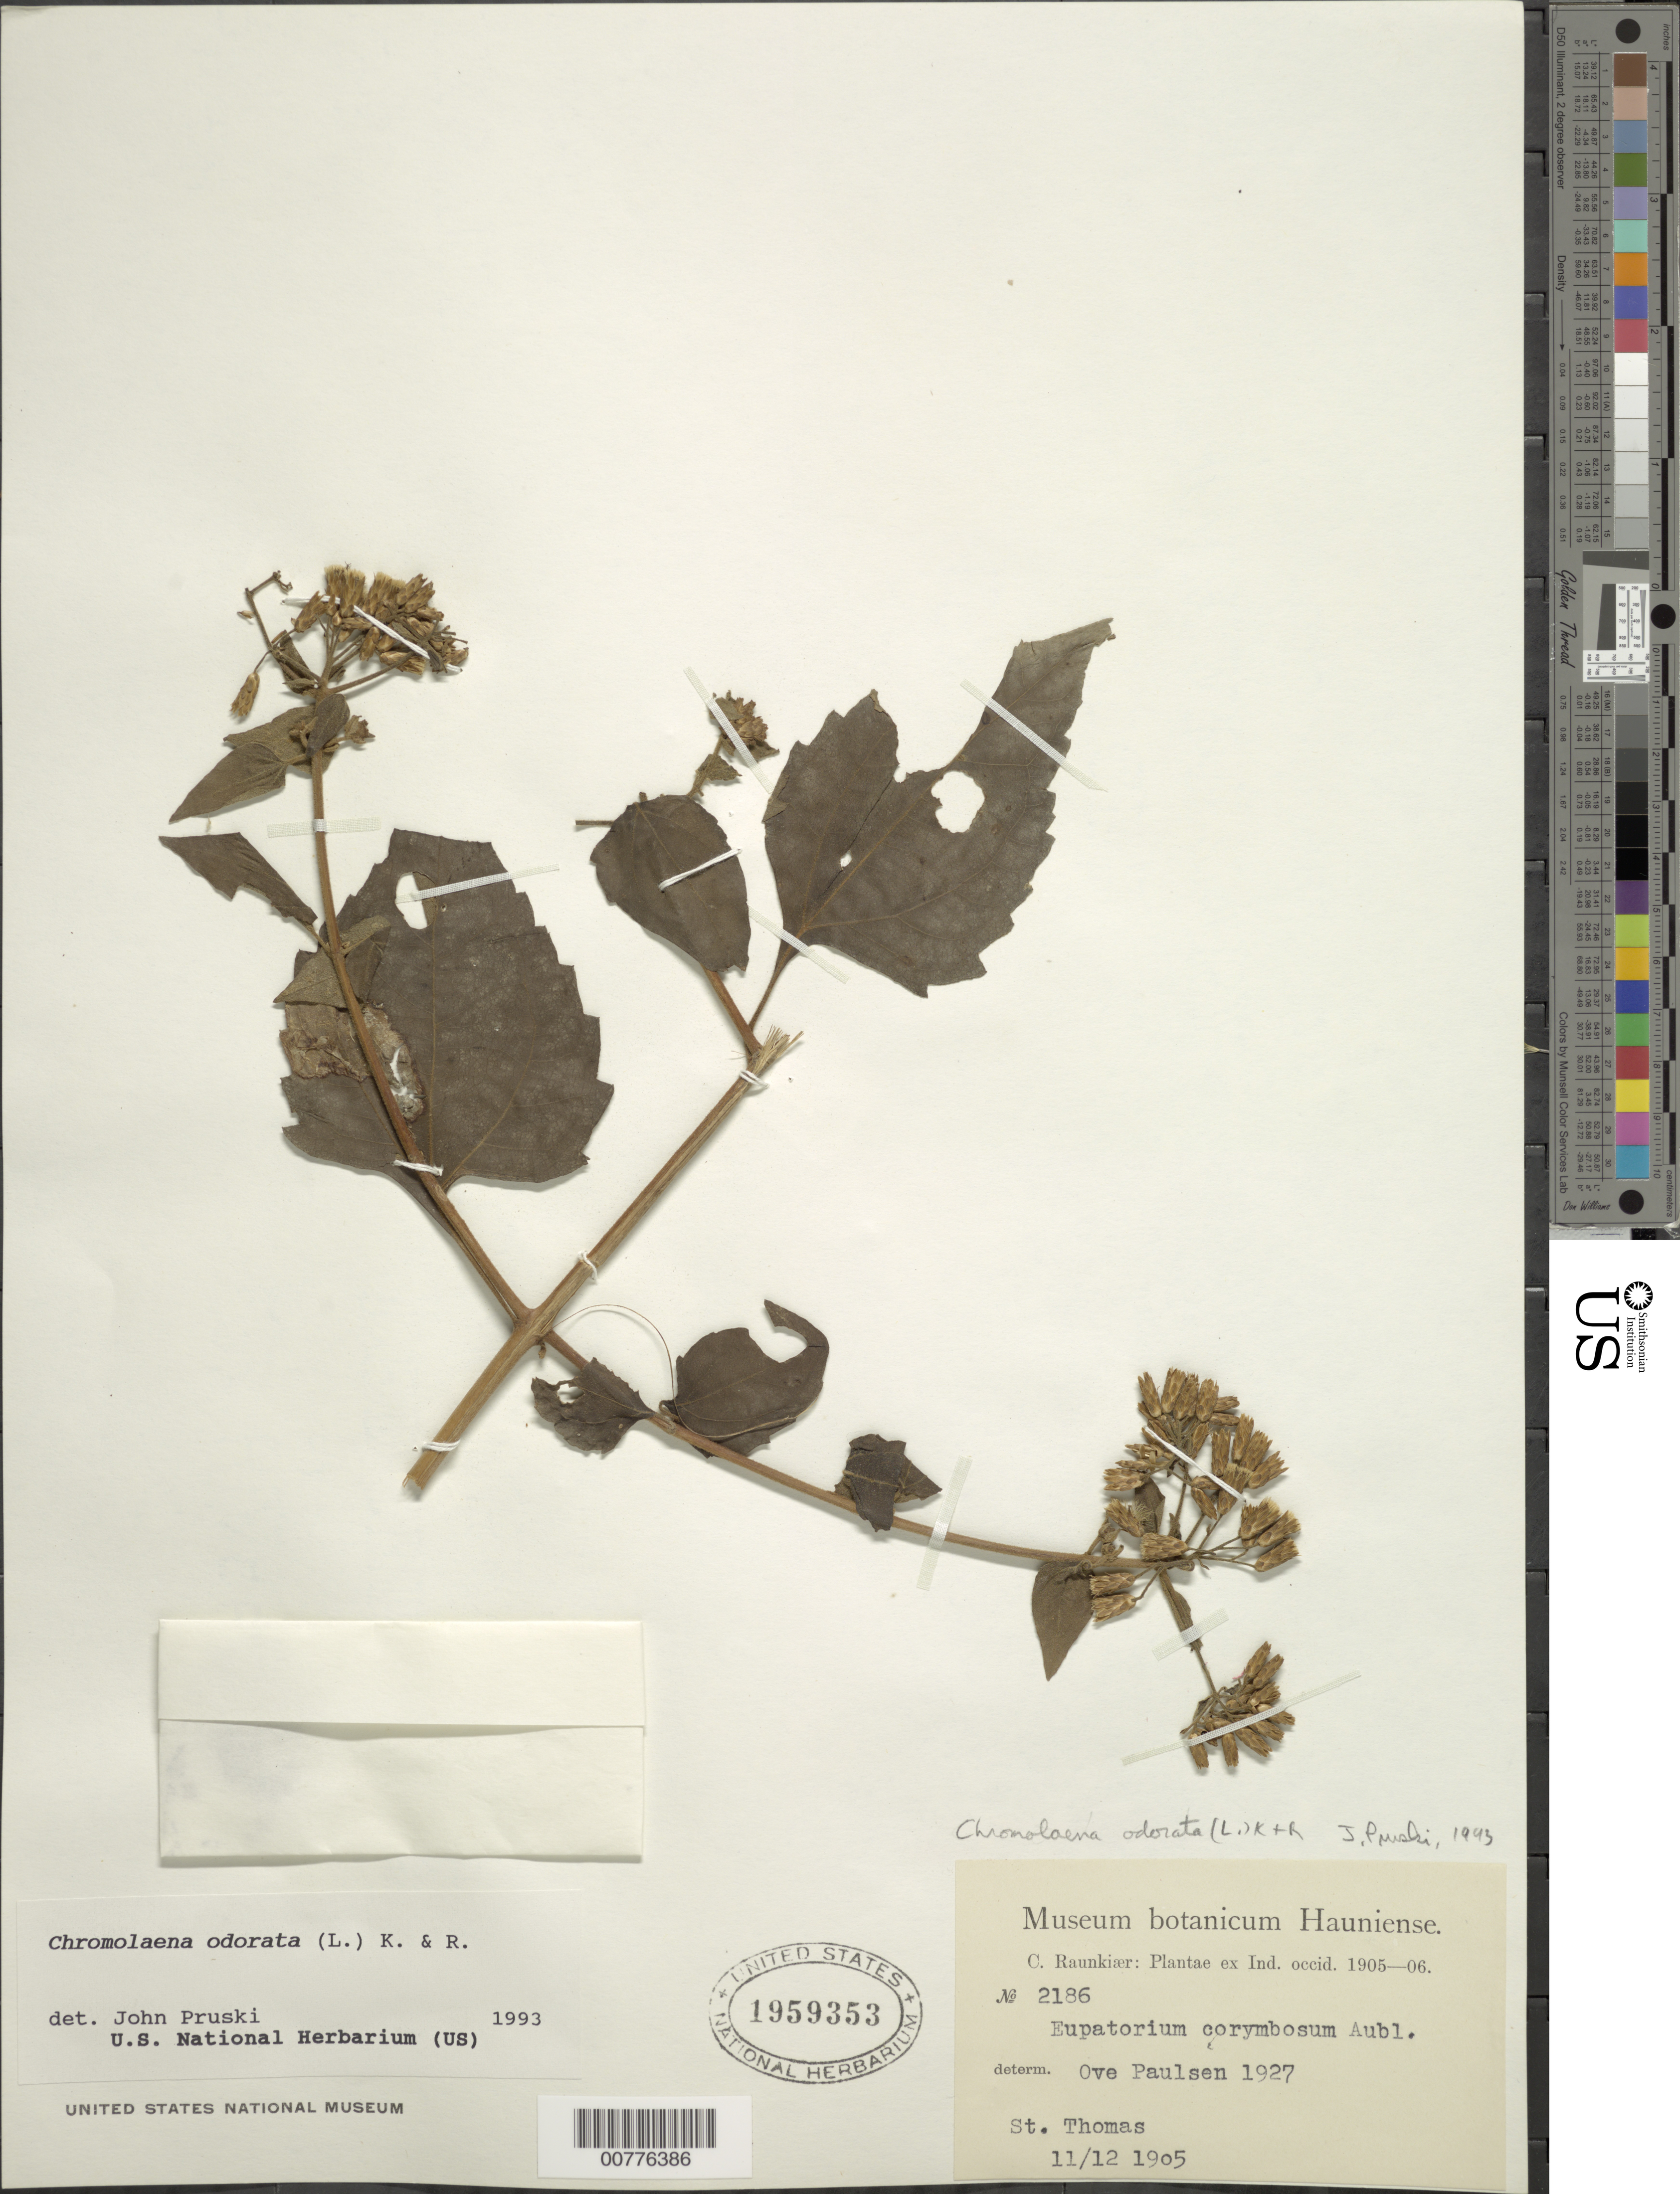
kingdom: Plantae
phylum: Tracheophyta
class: Magnoliopsida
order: Asterales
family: Asteraceae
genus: Chromolaena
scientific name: Chromolaena odorata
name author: (L.) R.M. King & H. Rob.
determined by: Pruski, J. F.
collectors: C. Raunkiær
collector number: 2186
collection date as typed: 11 Dec 1905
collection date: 1905-12-11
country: U.S. Virgin Islands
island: St. Thomas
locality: St. Thomas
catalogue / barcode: US 1959353